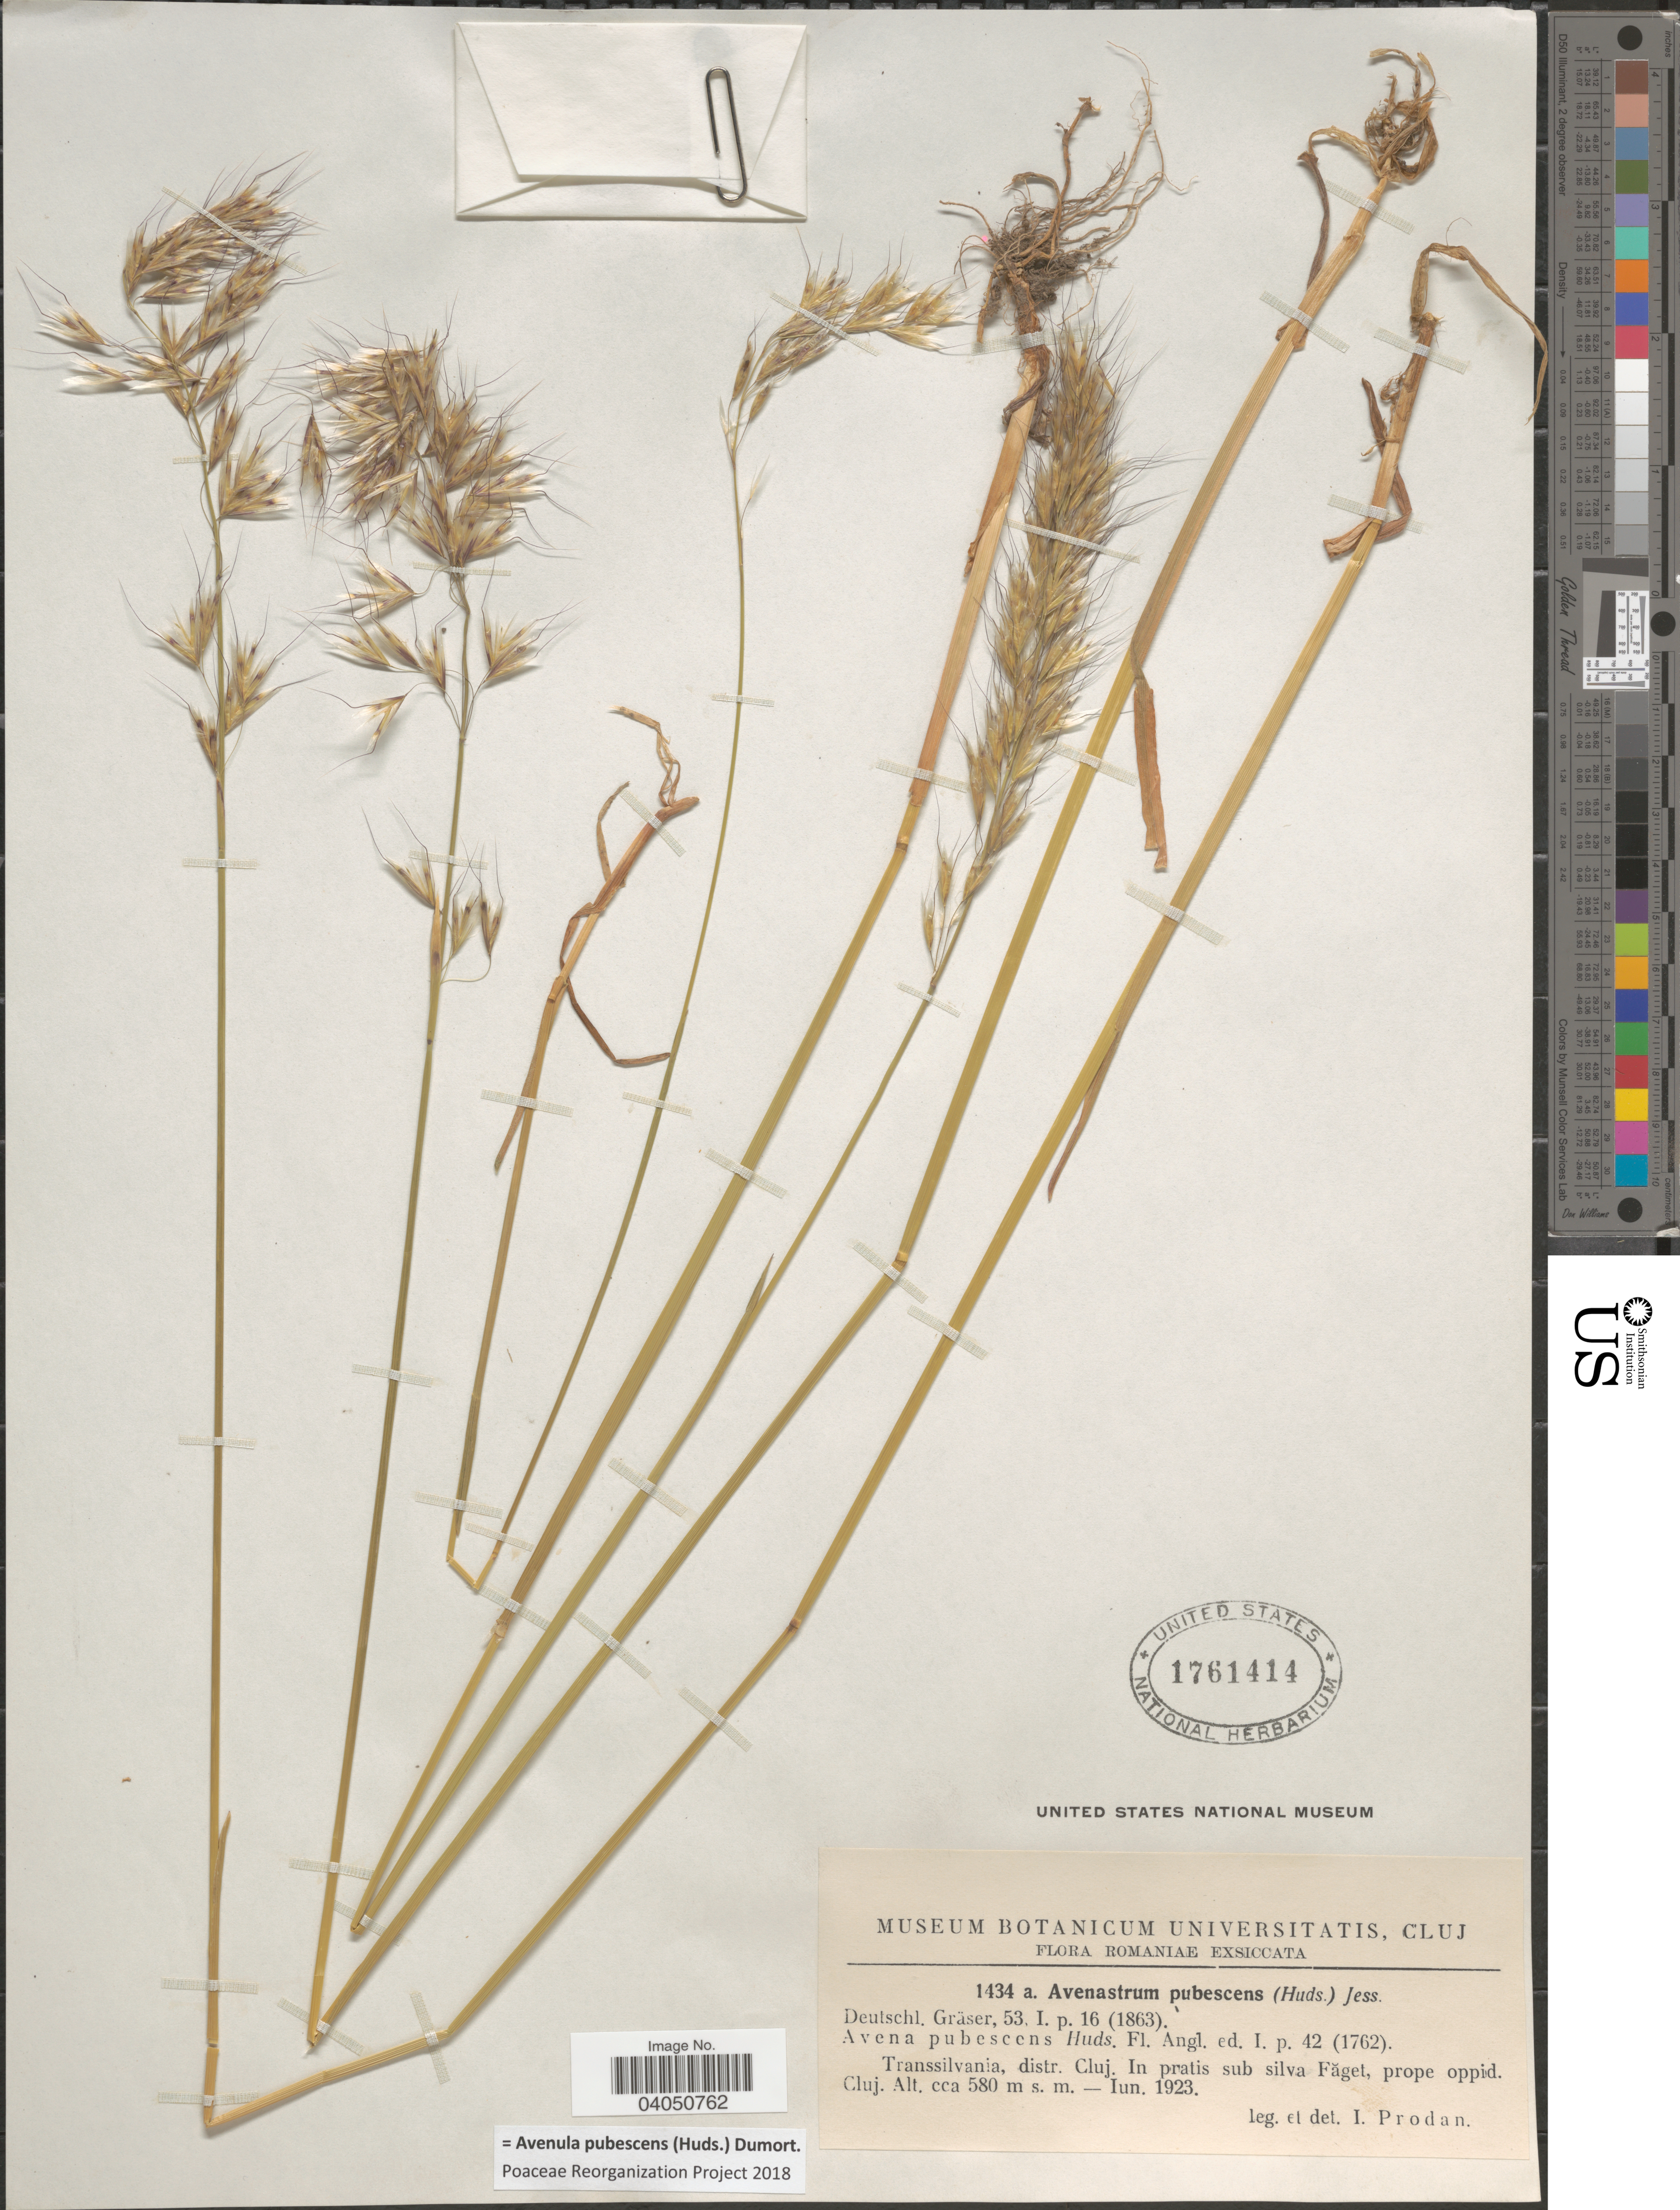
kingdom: Plantae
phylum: Tracheophyta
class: Liliopsida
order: Poales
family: Poaceae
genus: Avenula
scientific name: Avenula pubescens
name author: (Huds.) Dumort.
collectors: I. Prodán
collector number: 1434a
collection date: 1923-06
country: Romania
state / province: Cluj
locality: Romaniae. Transsilvania, distr. Cluj. In pratis sub silva Făget, prope oppid. Cluj.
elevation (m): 580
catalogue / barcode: US 1761414